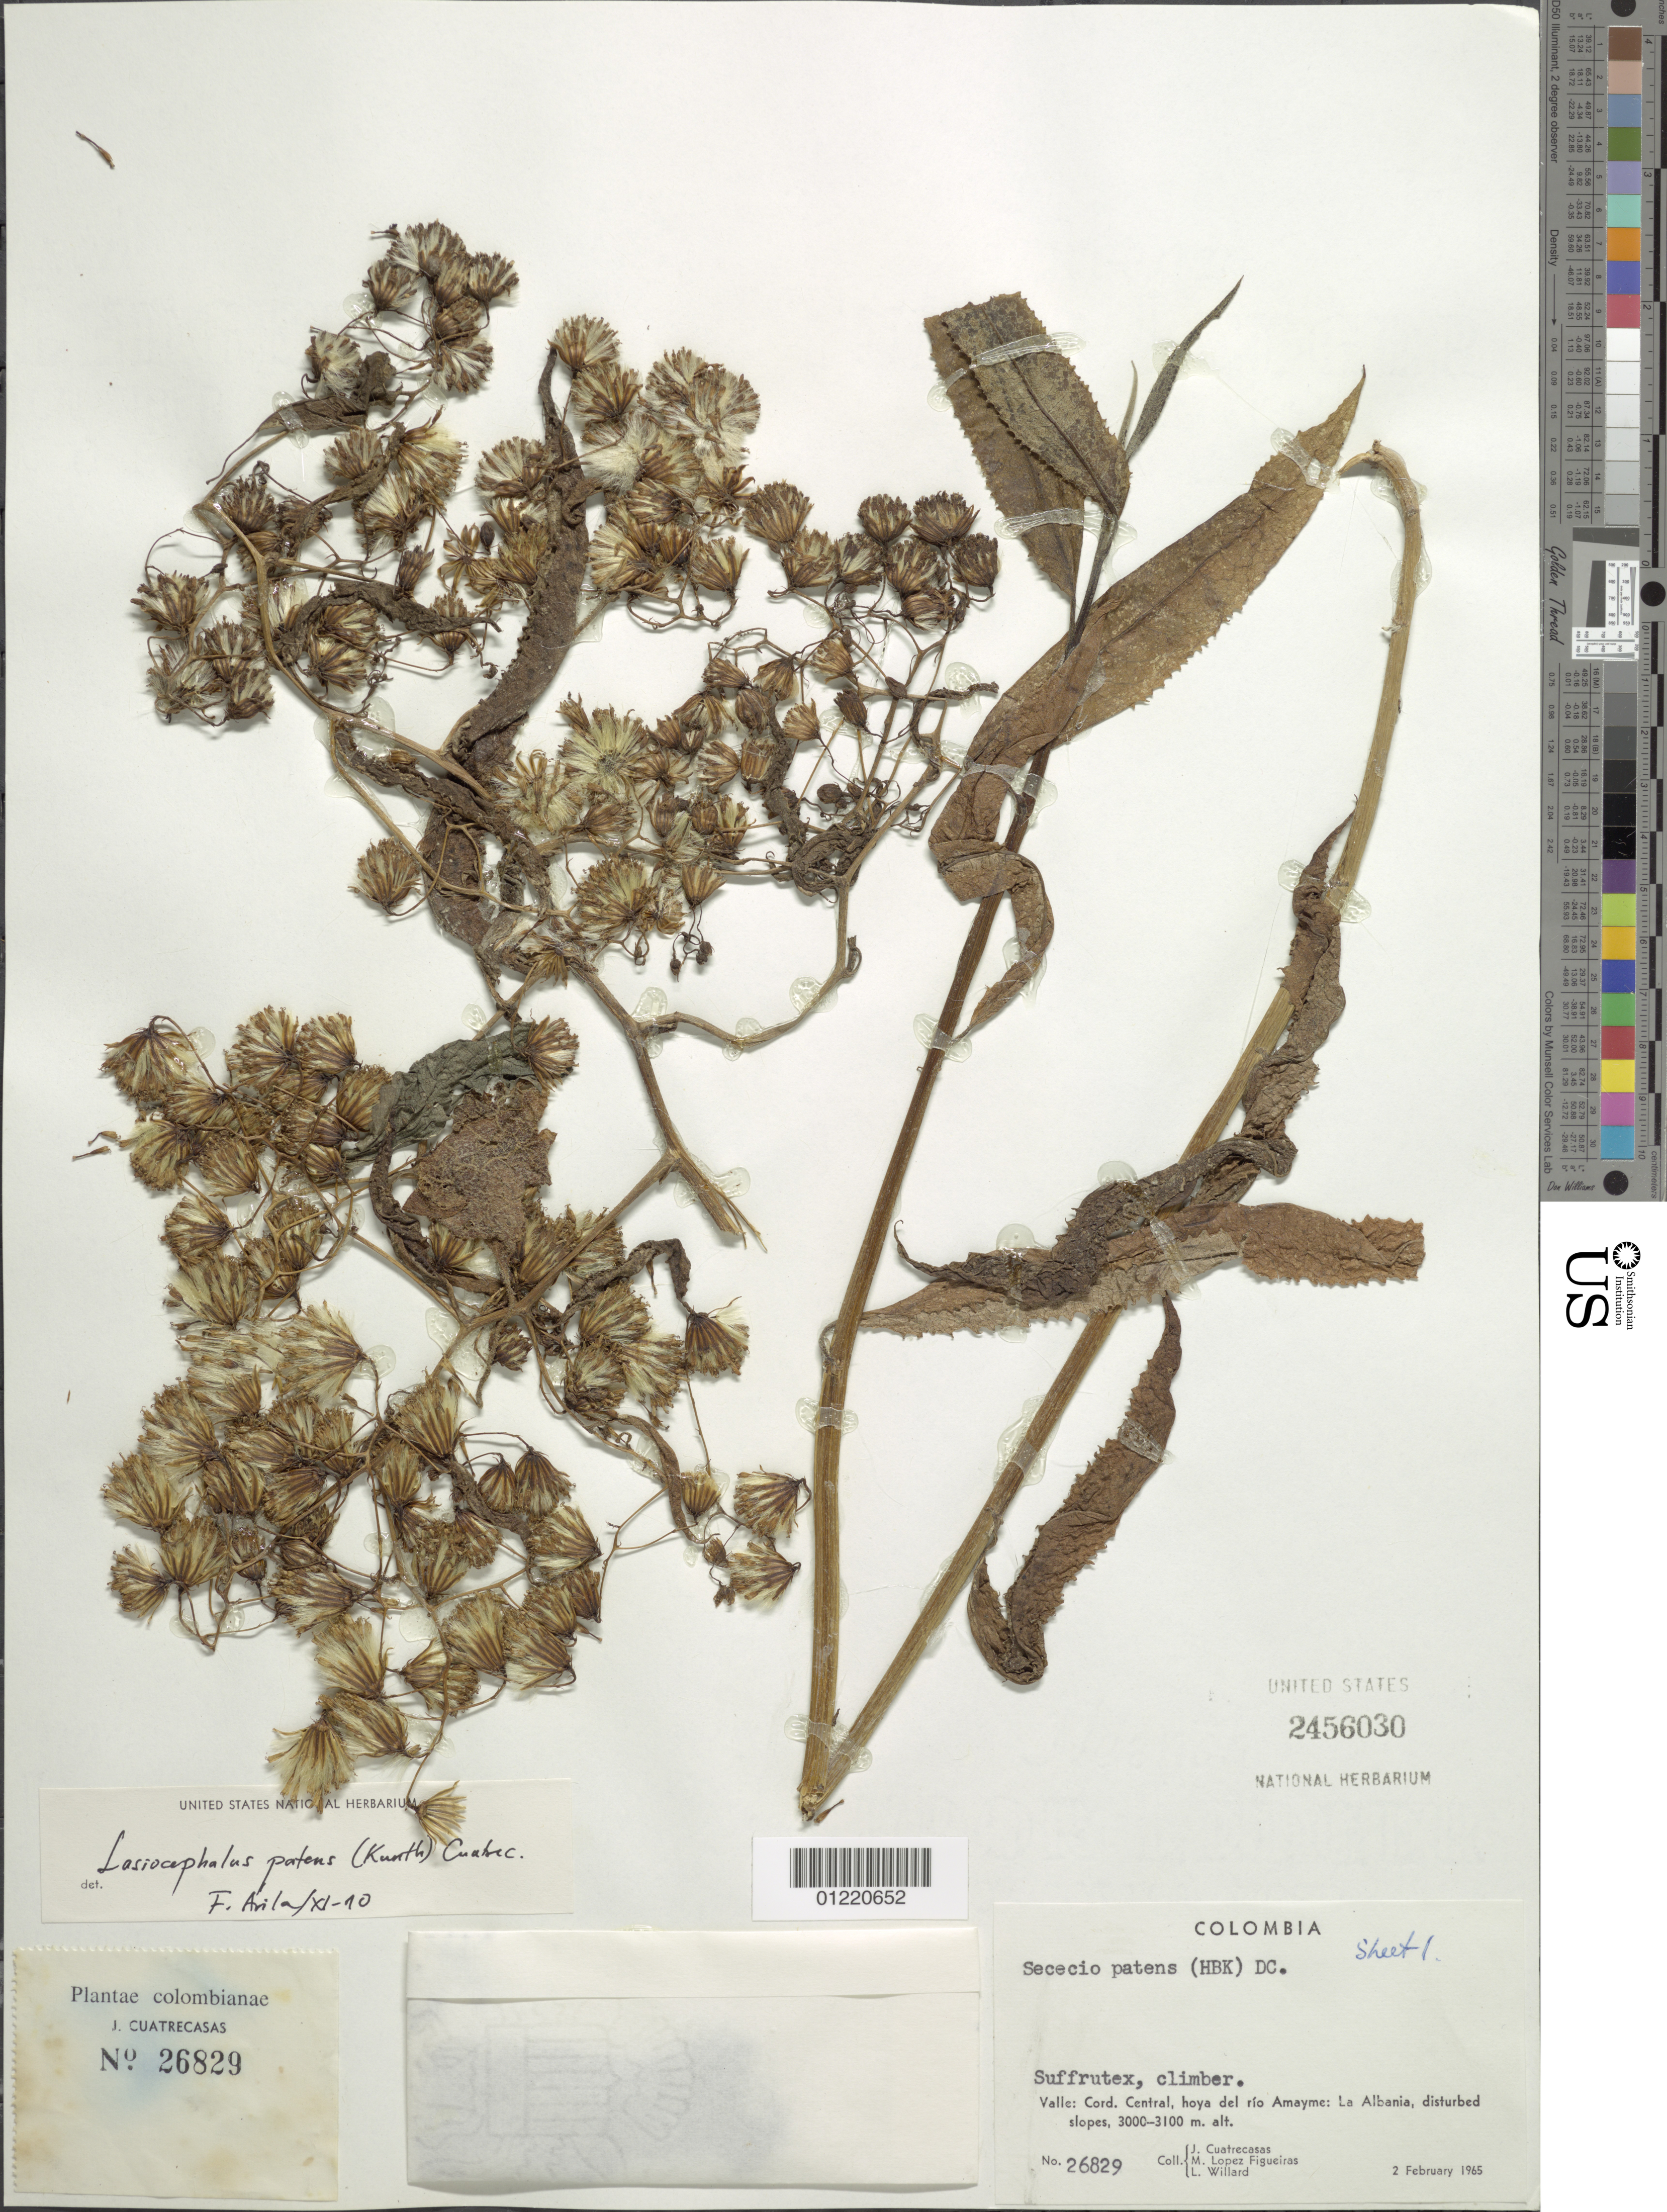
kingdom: Plantae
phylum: Tracheophyta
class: Magnoliopsida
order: Asterales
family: Asteraceae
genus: Senecio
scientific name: Senecio patens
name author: (Kunth) DC.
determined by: Salomon, Luciana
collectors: J. Cuatrecasas, L. Willard & M. López Figueiras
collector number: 26829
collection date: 1965-02-02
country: Colombia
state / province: Valle del Cauca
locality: Cord. Central, hoya del rio Amayme: La Albania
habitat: disturbed slopes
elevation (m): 3000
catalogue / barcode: US 2456030